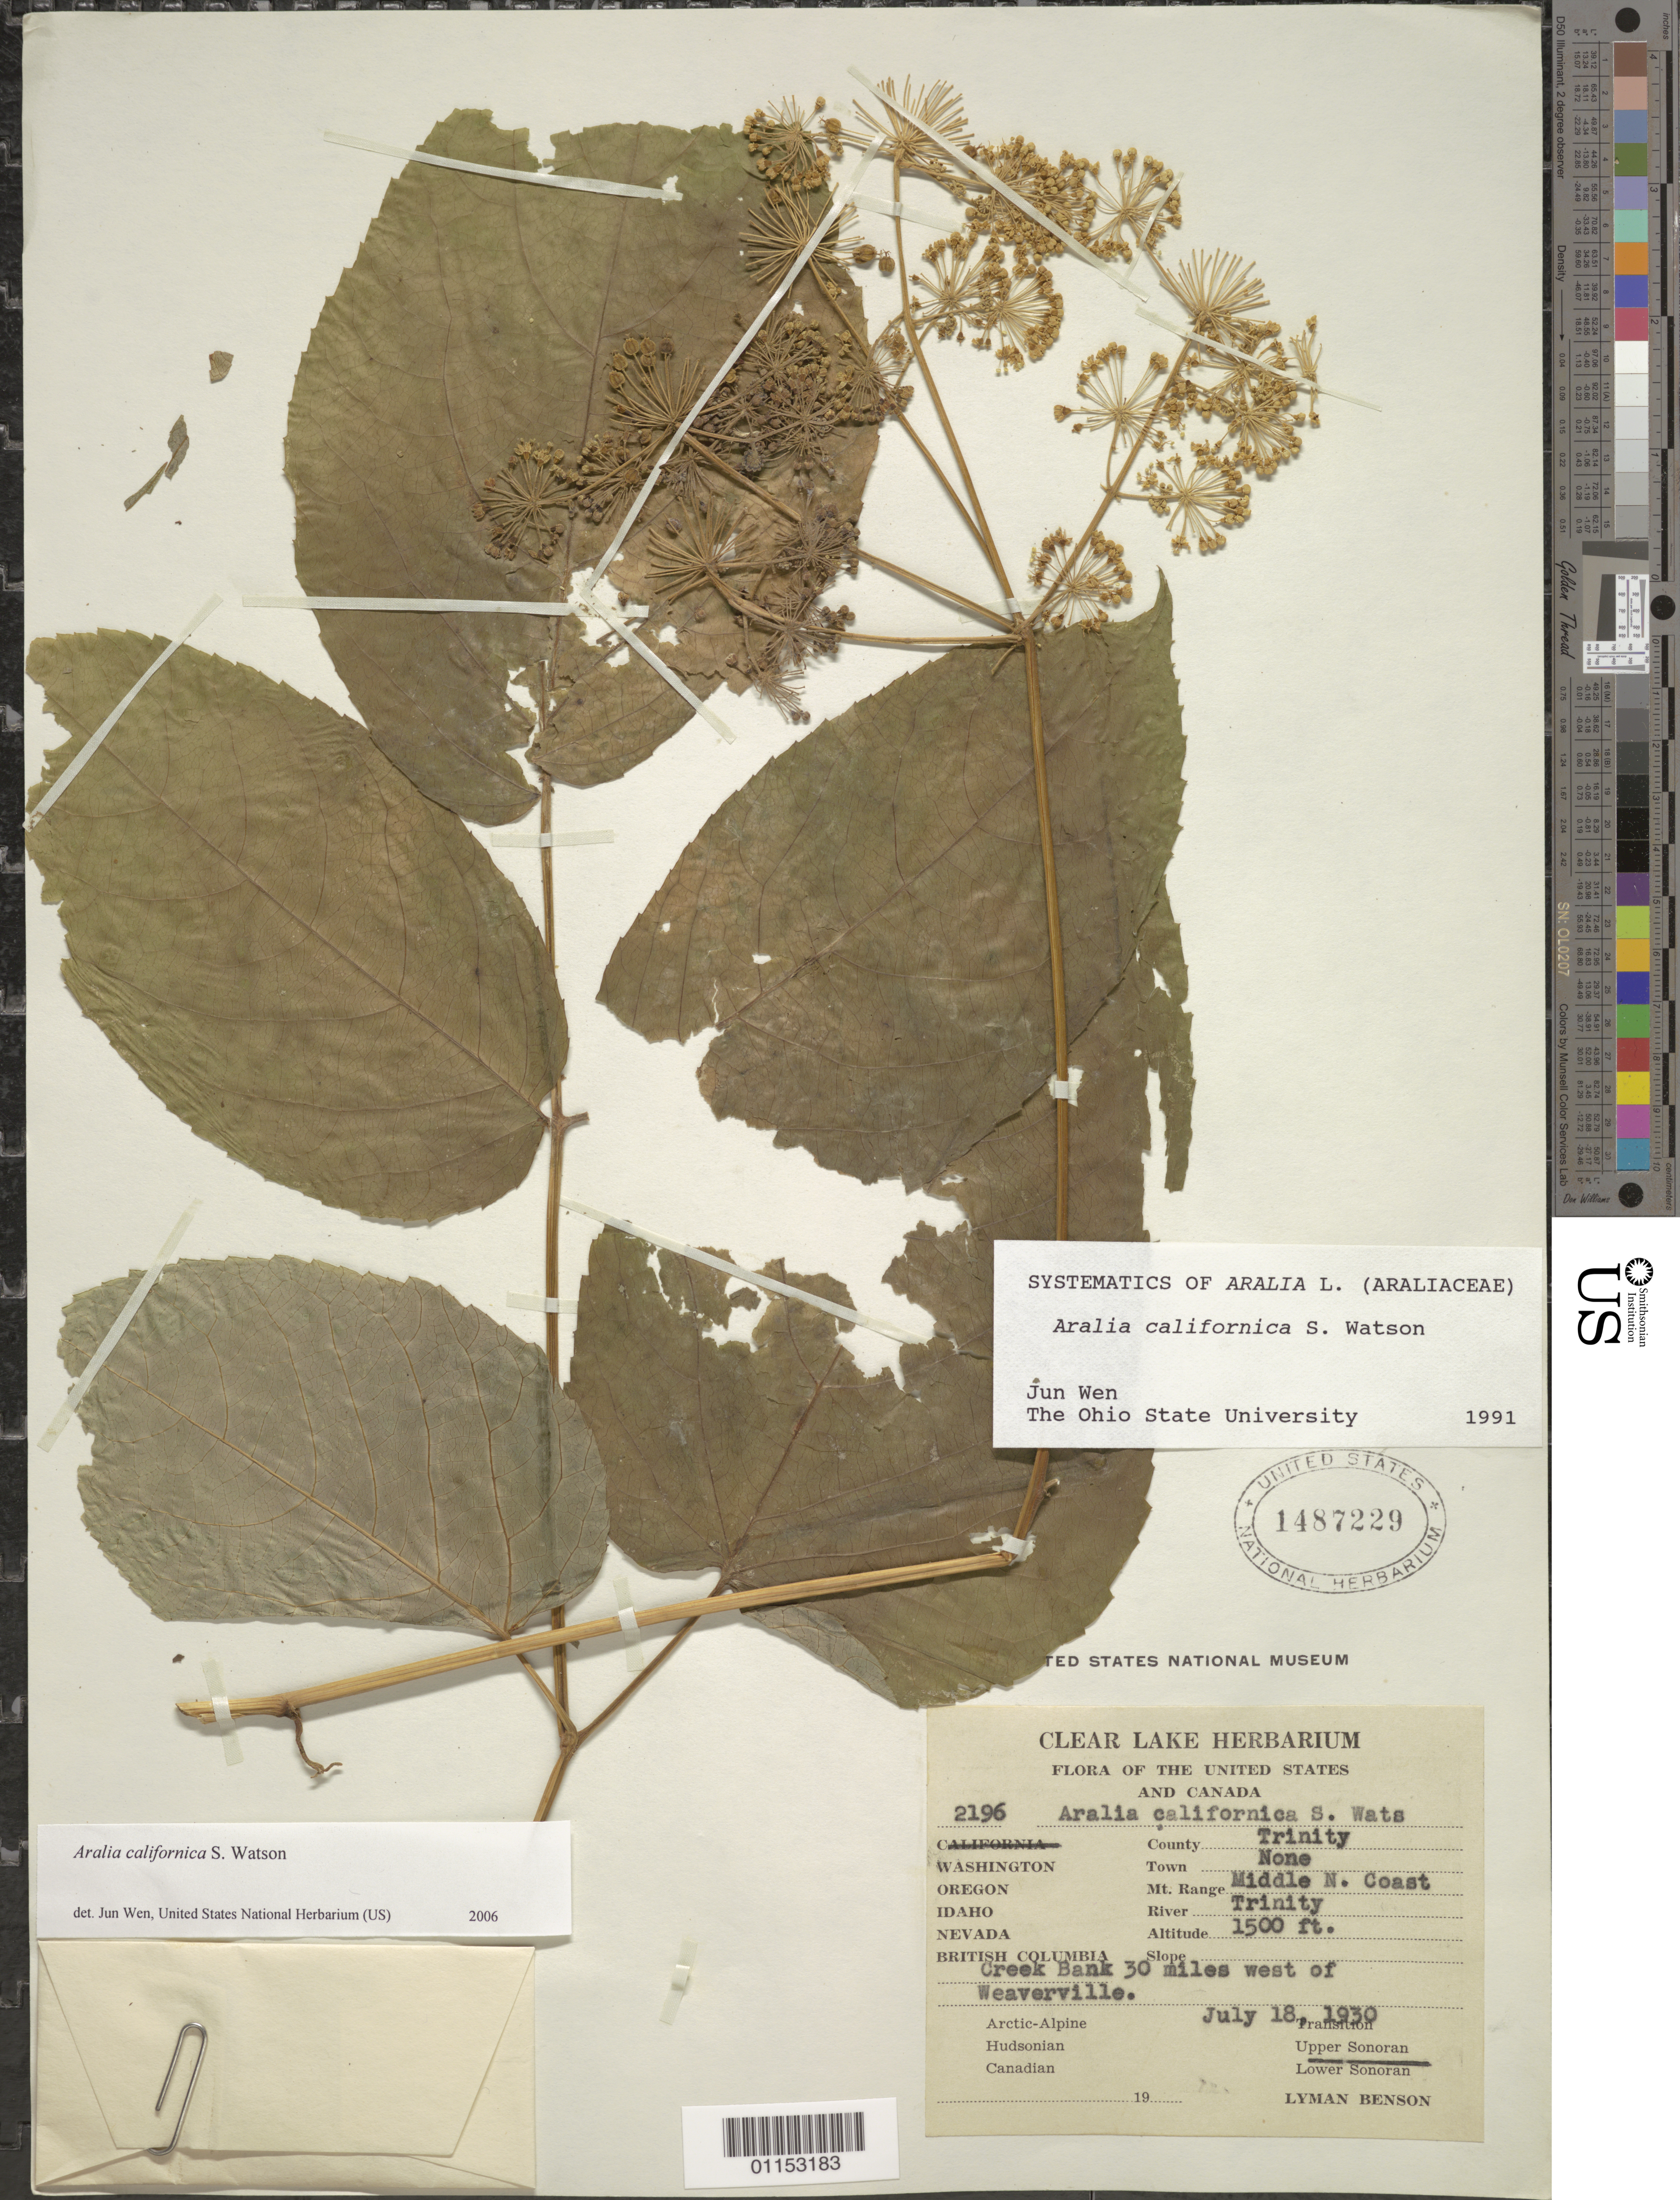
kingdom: Plantae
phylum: Tracheophyta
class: Magnoliopsida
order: Apiales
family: Araliaceae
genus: Aralia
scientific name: Aralia californica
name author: S. Watson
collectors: L. D. Benson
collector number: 2196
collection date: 1930-07-18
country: United States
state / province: California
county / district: Trinity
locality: Middle N Coast, Trinity River. Creek Bank 30 mi W of Weaverville.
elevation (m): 457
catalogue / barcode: US 1487229